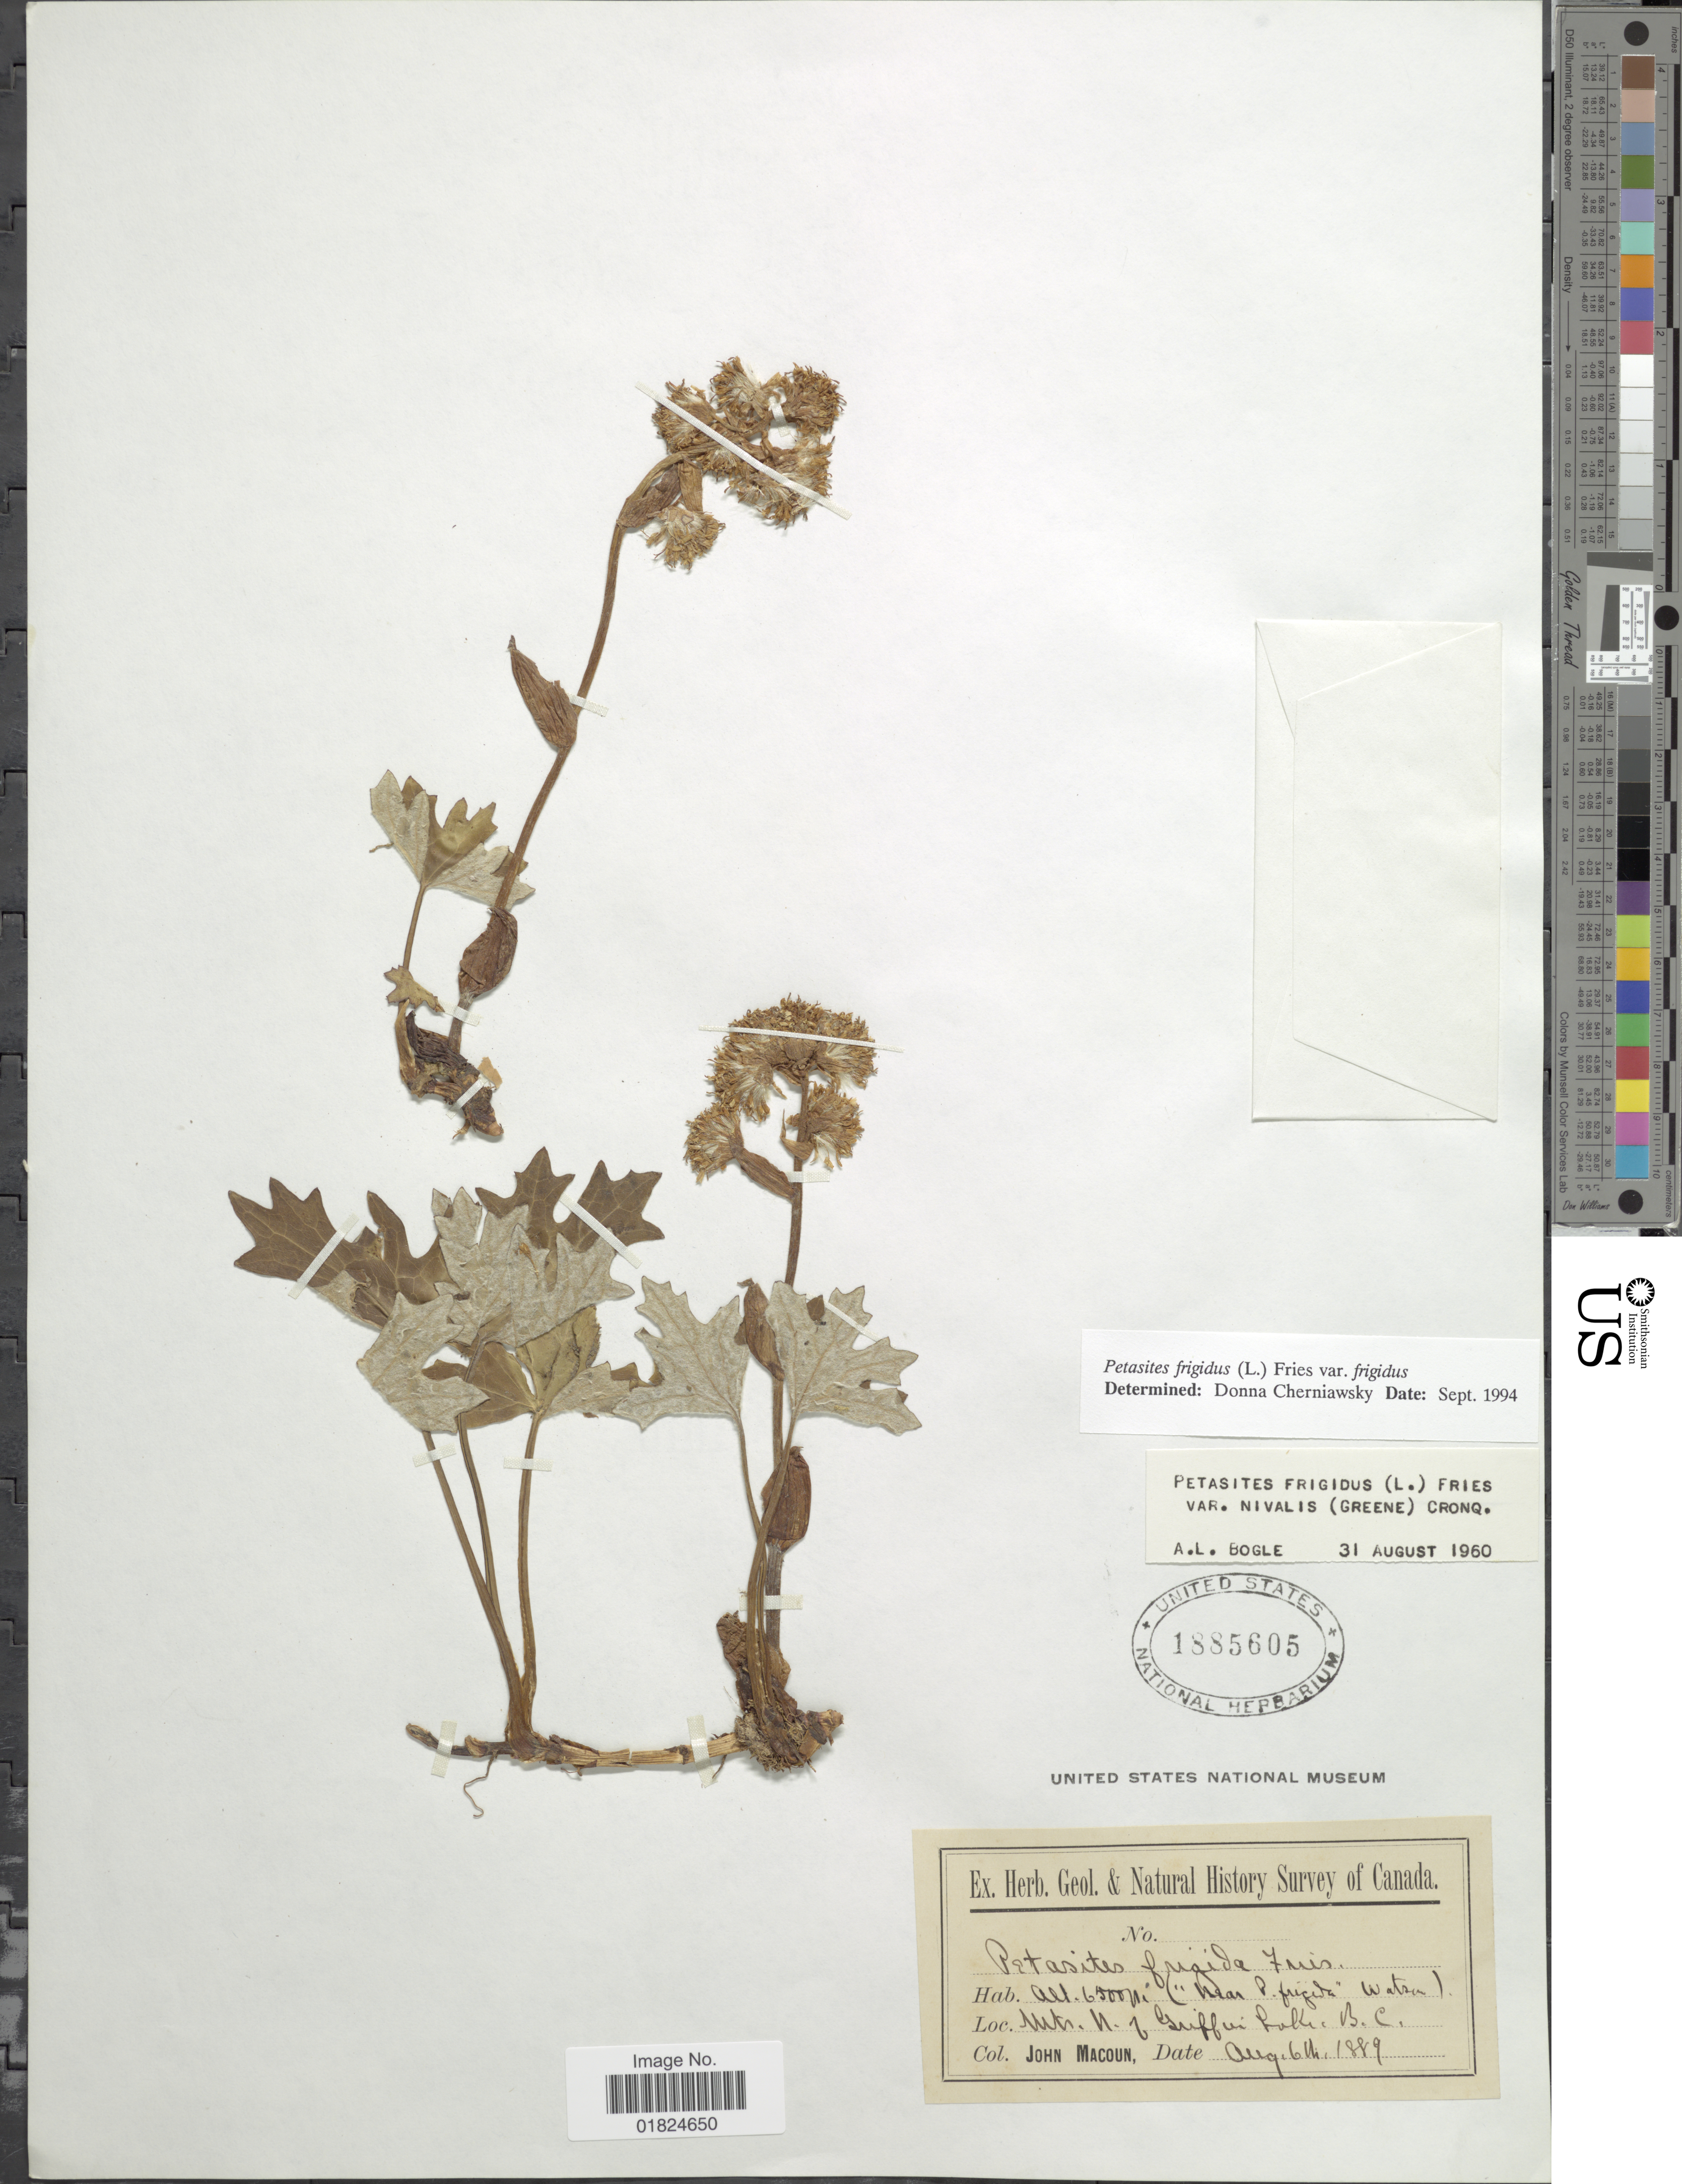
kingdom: Plantae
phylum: Tracheophyta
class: Magnoliopsida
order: Asterales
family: Asteraceae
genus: Petasites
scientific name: Petasites frigidus var. frigidus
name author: (L.) Fr.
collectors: J. Macoun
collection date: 1889-08-06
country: Canada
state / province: British Columbia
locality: Mts. N. of Griffin Lake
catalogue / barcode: US 1885605